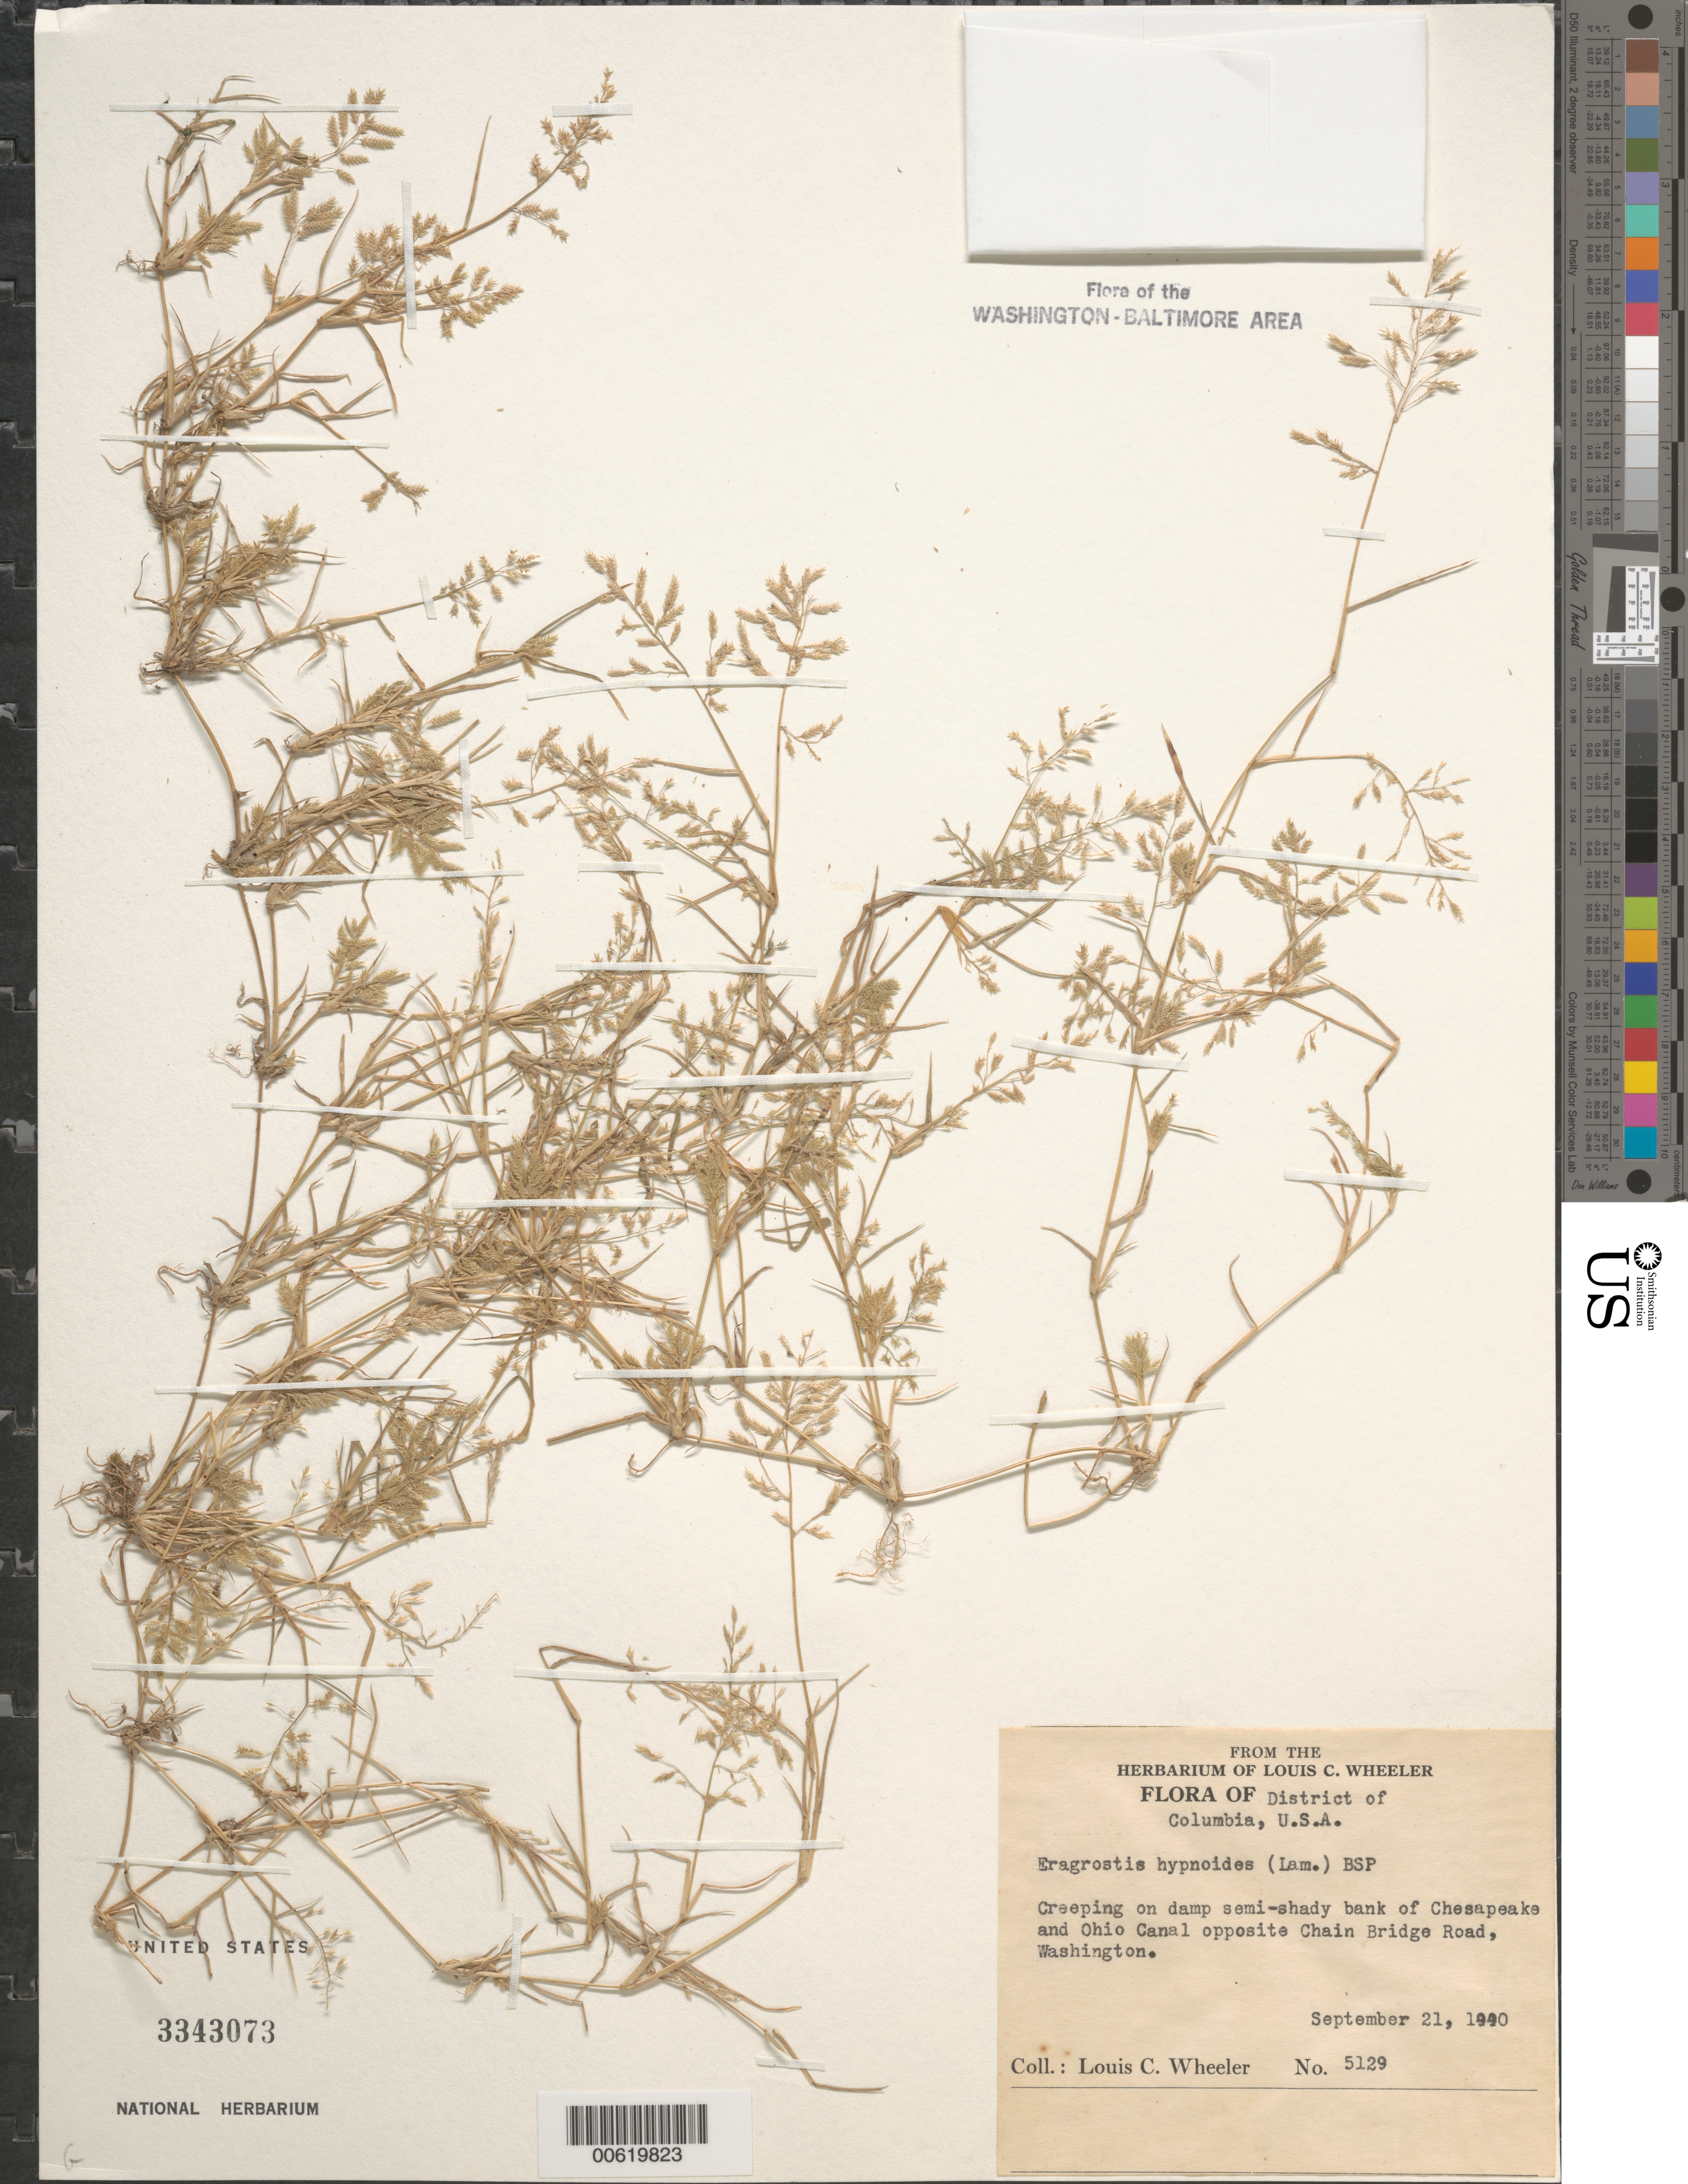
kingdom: Plantae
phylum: Tracheophyta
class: Liliopsida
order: Poales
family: Poaceae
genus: Eragrostis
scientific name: Eragrostis hypnoides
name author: (Lam.) Britton, Stearns & Poggenb.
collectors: L. C. Wheeler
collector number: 5129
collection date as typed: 21 Sep 1940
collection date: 1940-09-21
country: United States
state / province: District of Columbia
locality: C & O Canal opposite Chain Bridge road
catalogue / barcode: US 3343073